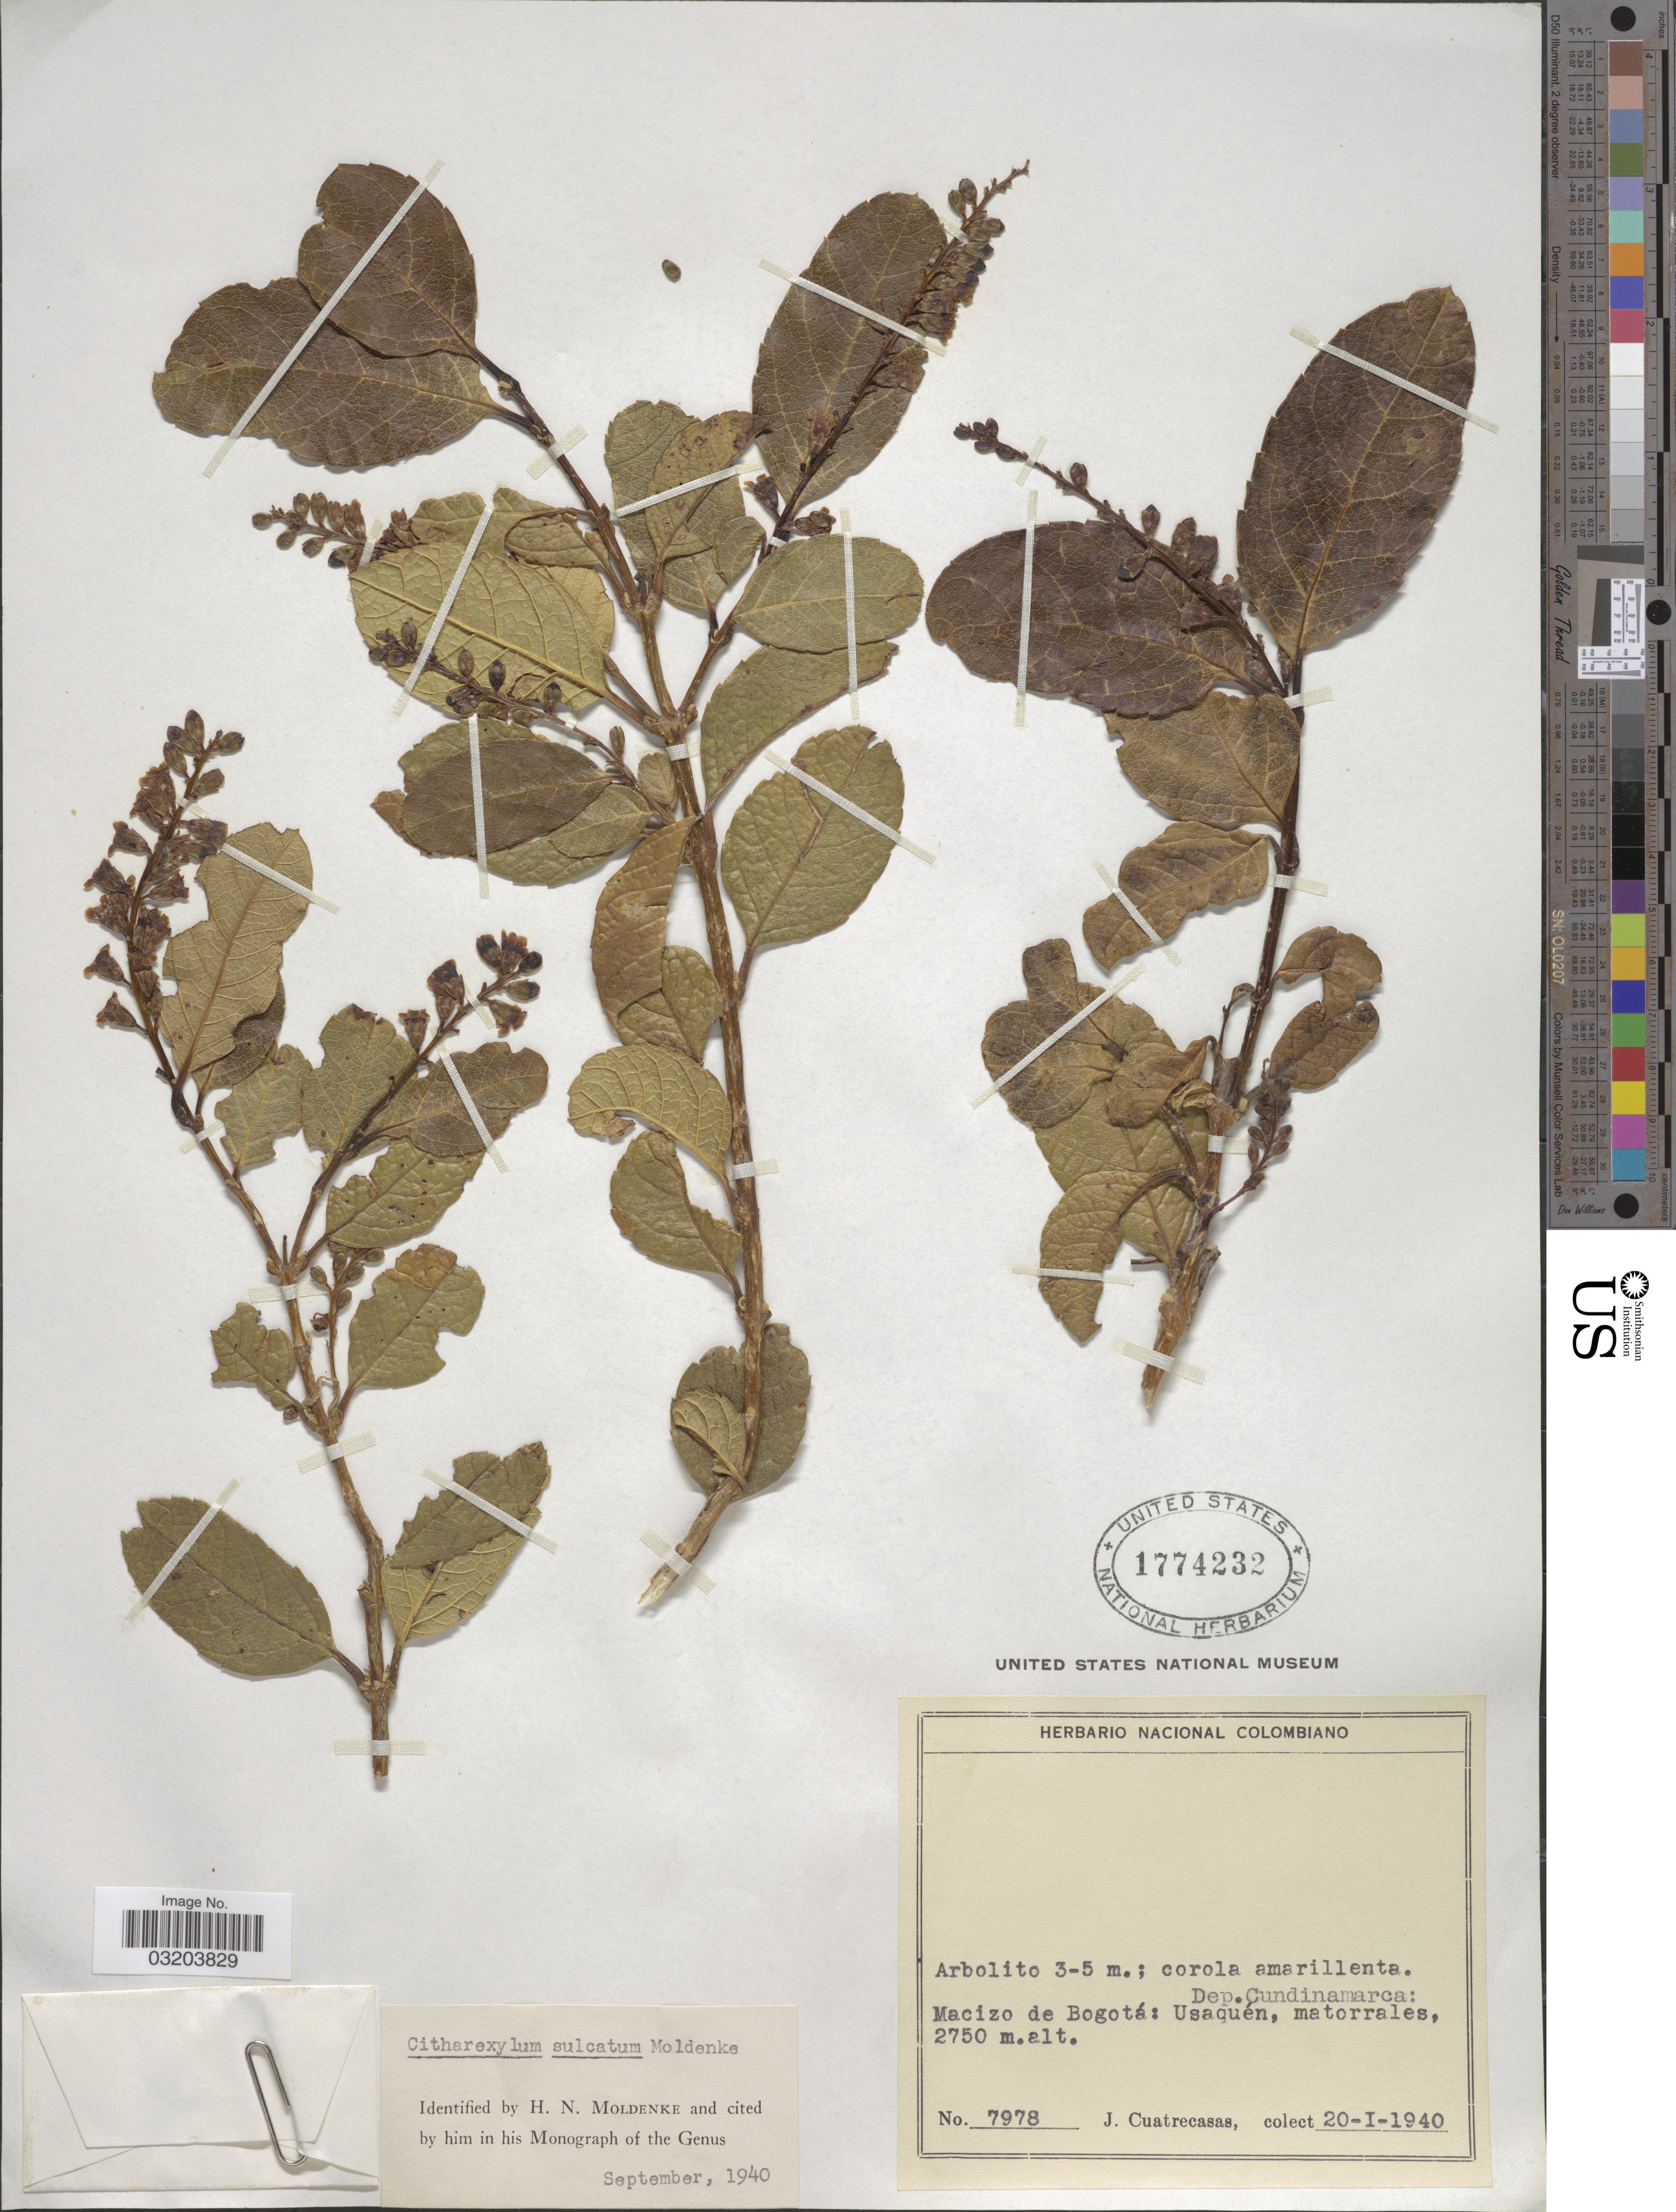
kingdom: Plantae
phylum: Tracheophyta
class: Magnoliopsida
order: Lamiales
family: Verbenaceae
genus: Citharexylum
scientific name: Citharexylum sulcatum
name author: Moldenke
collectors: J. Cuatrecasas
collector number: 7978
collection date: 1940-01-20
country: Colombia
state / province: Cundinamarca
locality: Dep. Cundinamarca: Macizo de Bogotá: Usaquén.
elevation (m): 2750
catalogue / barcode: US 1774232